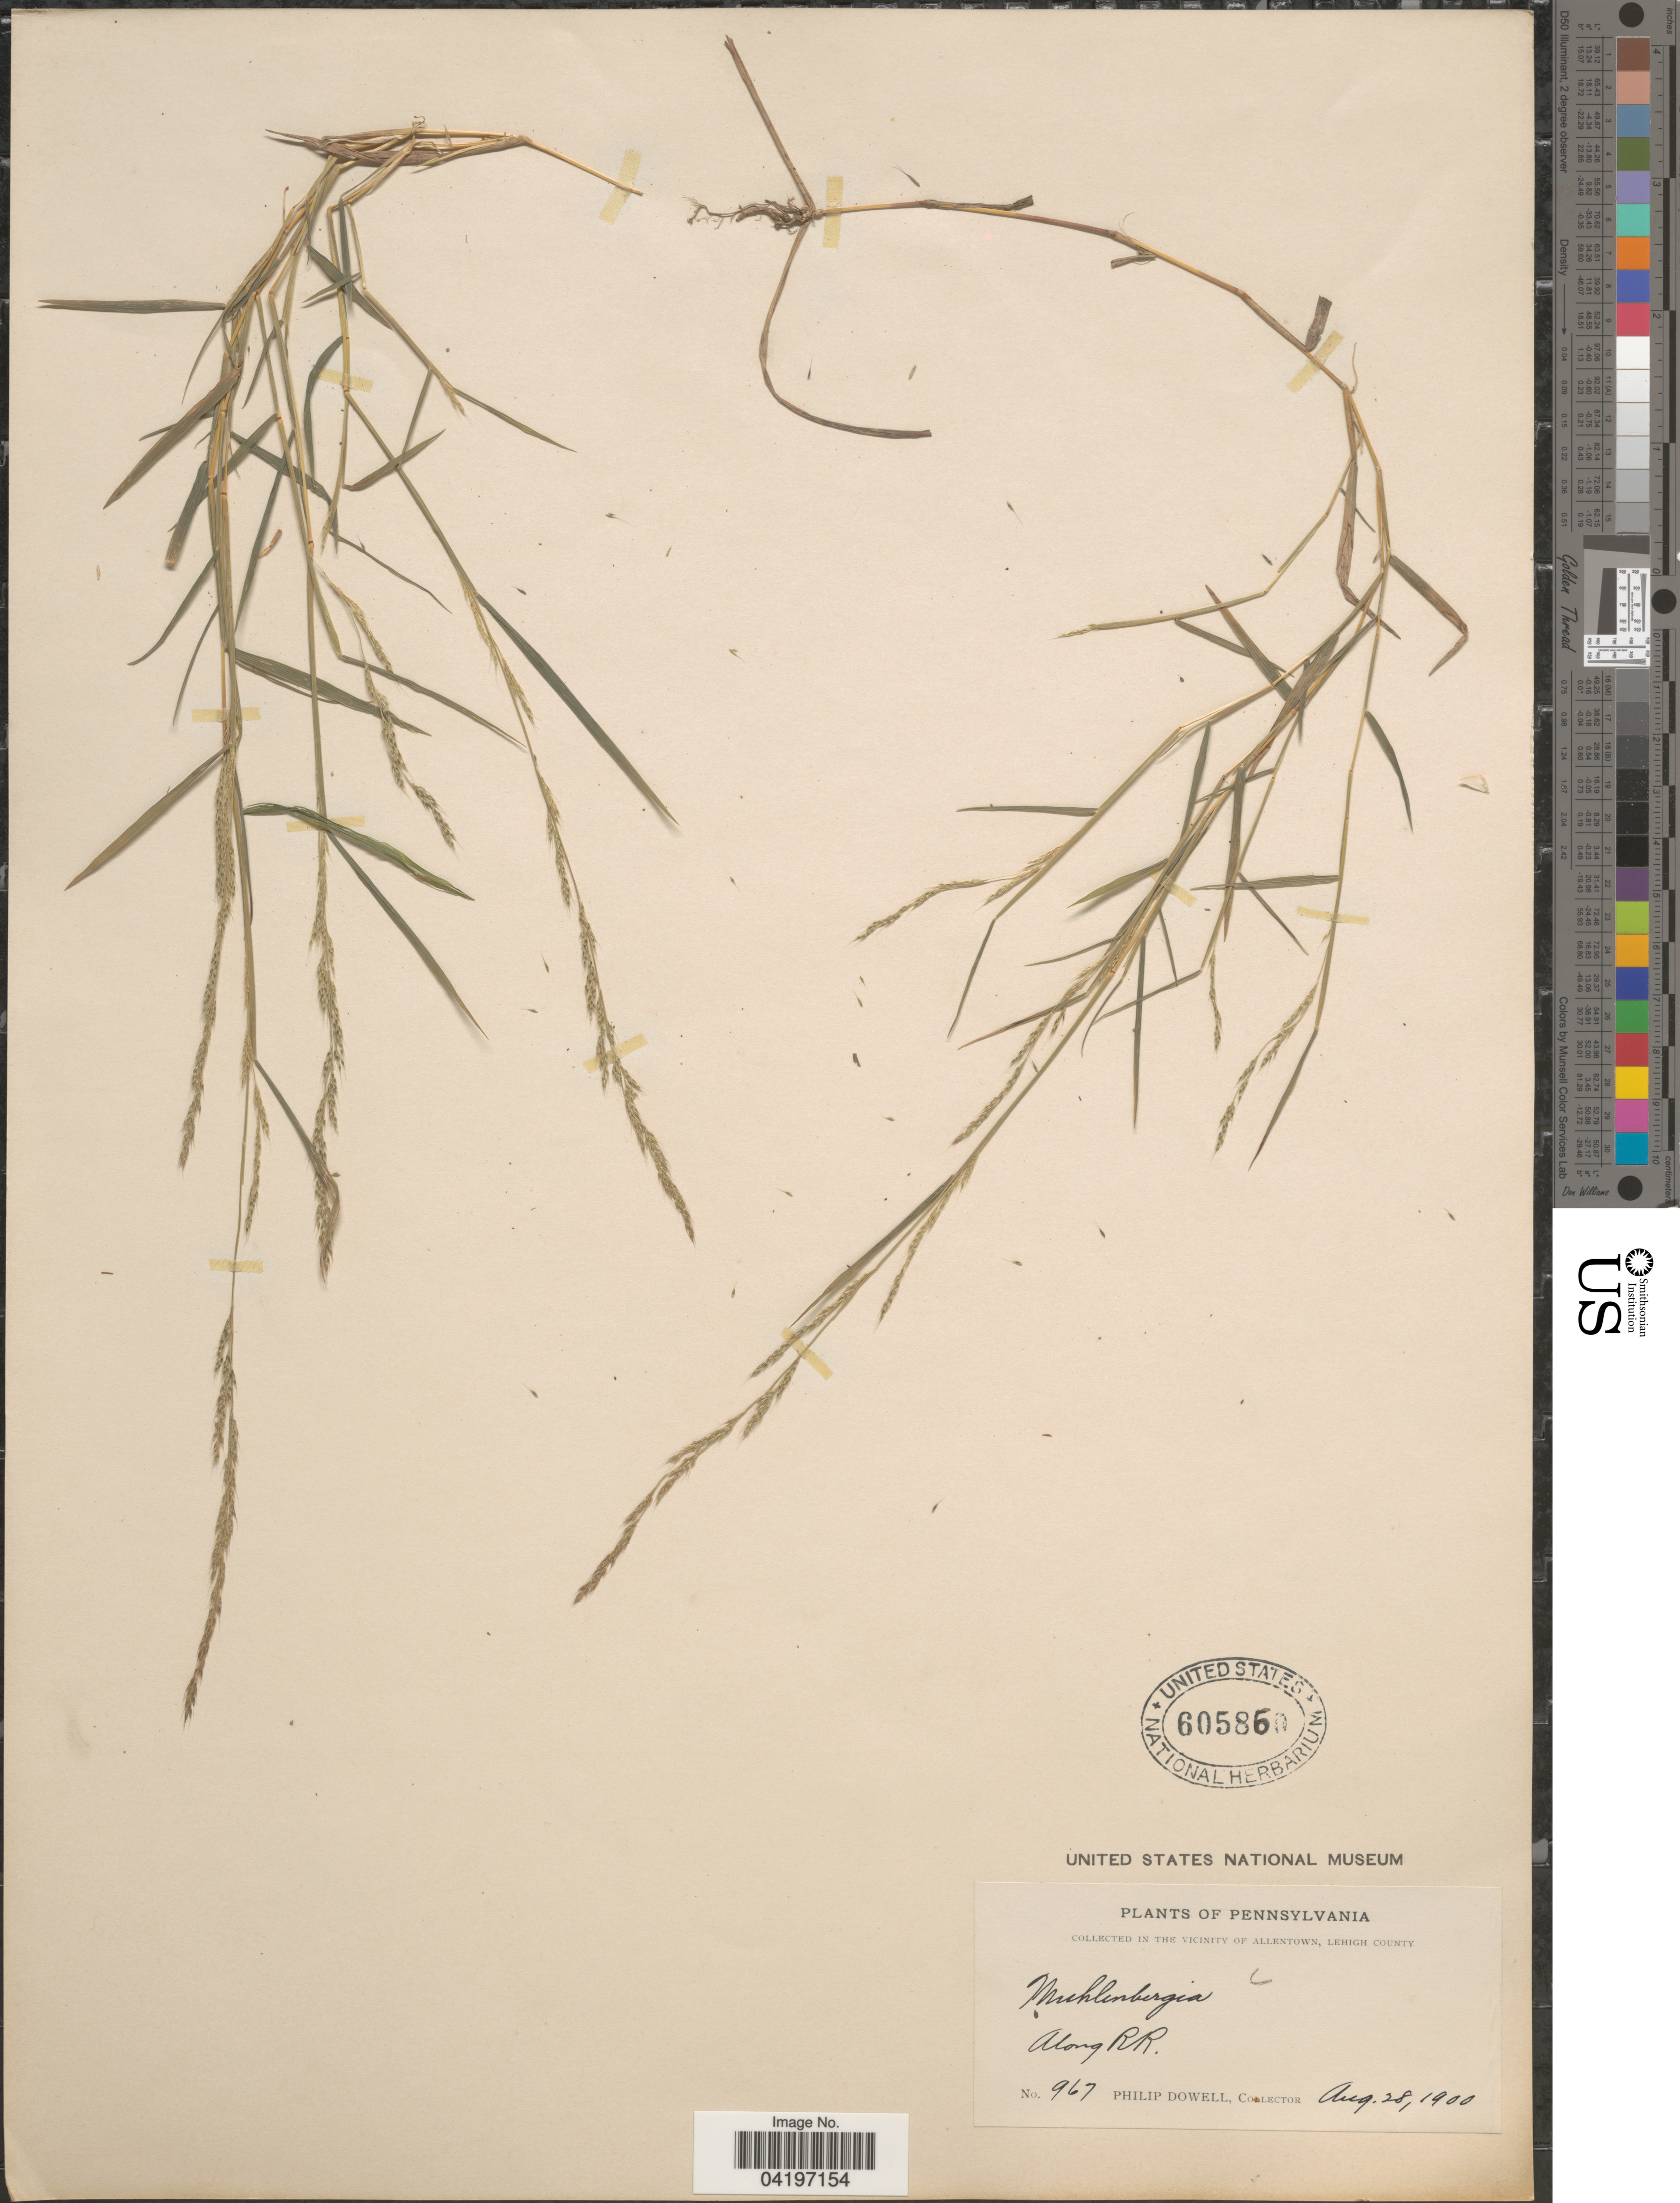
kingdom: Plantae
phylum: Tracheophyta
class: Liliopsida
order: Poales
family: Poaceae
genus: Muhlenbergia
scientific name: Muhlenbergia schreberi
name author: J.F. Gmel.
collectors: P. Dowell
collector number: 967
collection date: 1900-08-28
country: United States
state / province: Pennsylvania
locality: In the vicinity of Allentown, Lehigh County. Along RR.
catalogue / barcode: US 605860